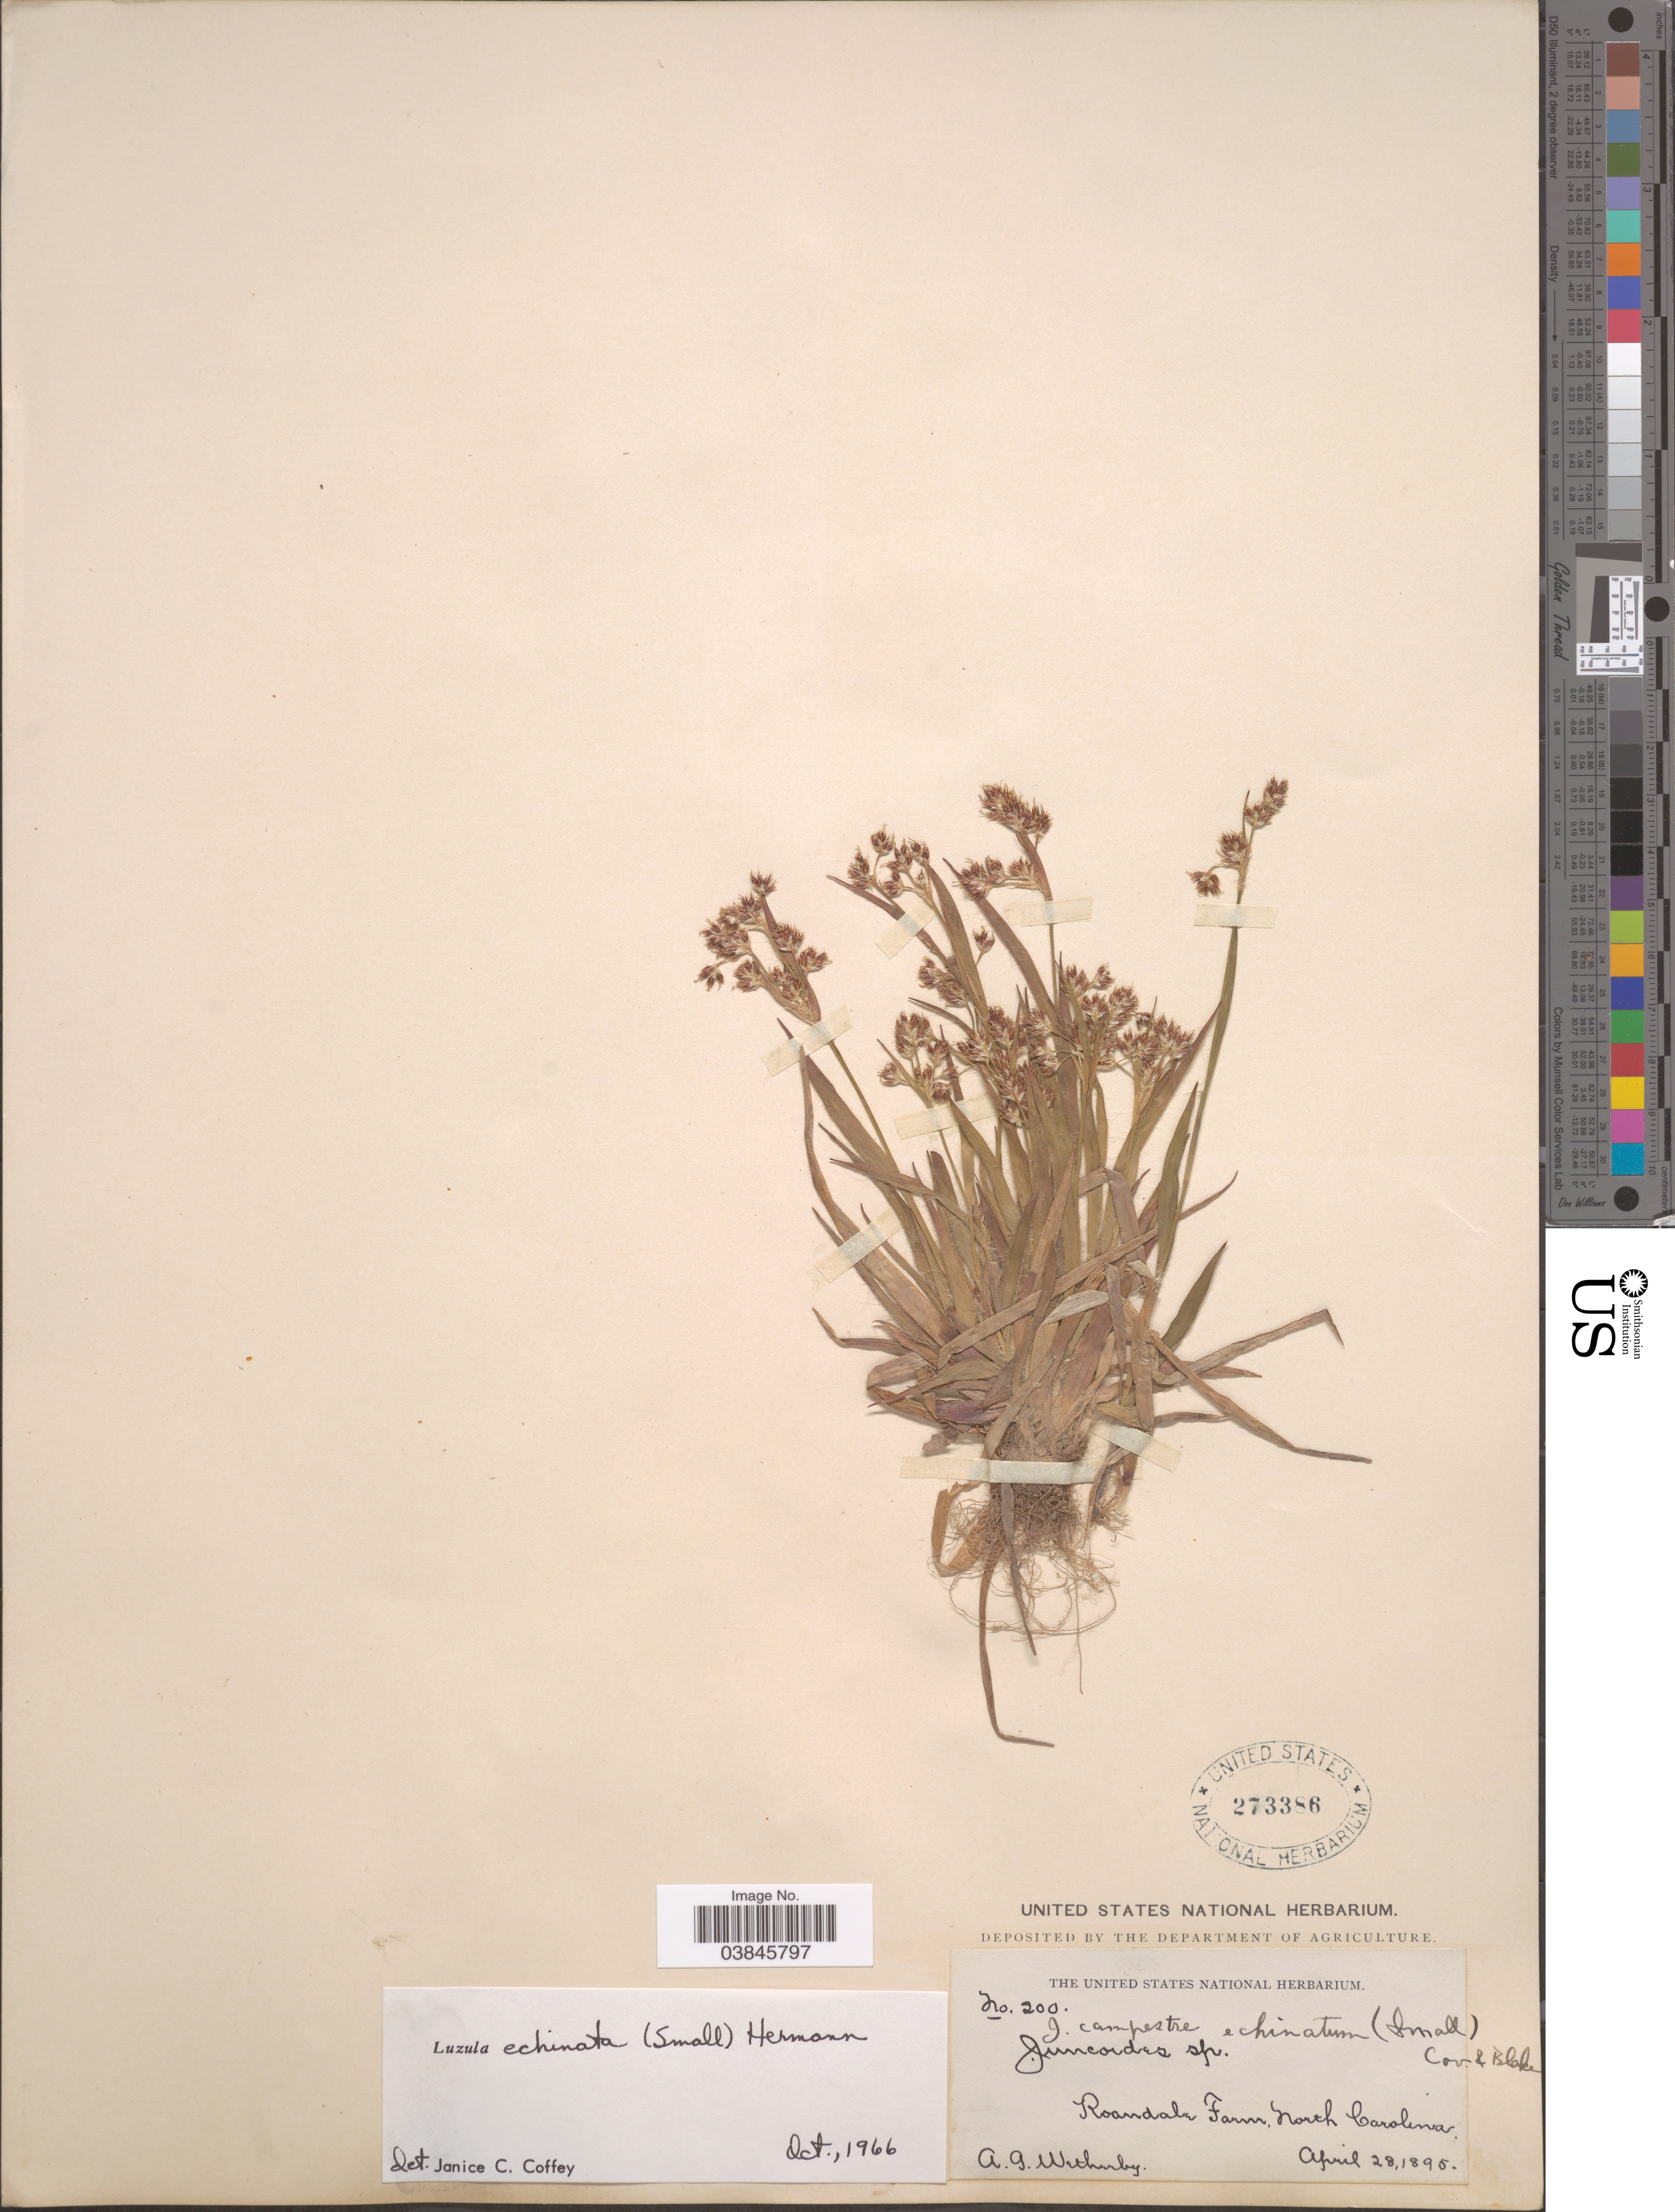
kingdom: Plantae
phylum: Tracheophyta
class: Liliopsida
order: Poales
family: Juncaceae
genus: Luzula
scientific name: Luzula echinata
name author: (Small) F.J. Herm.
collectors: A. Wetherby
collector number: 200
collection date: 1895-04-28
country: United States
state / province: North Carolina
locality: Roandale Farm.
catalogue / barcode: US 273386